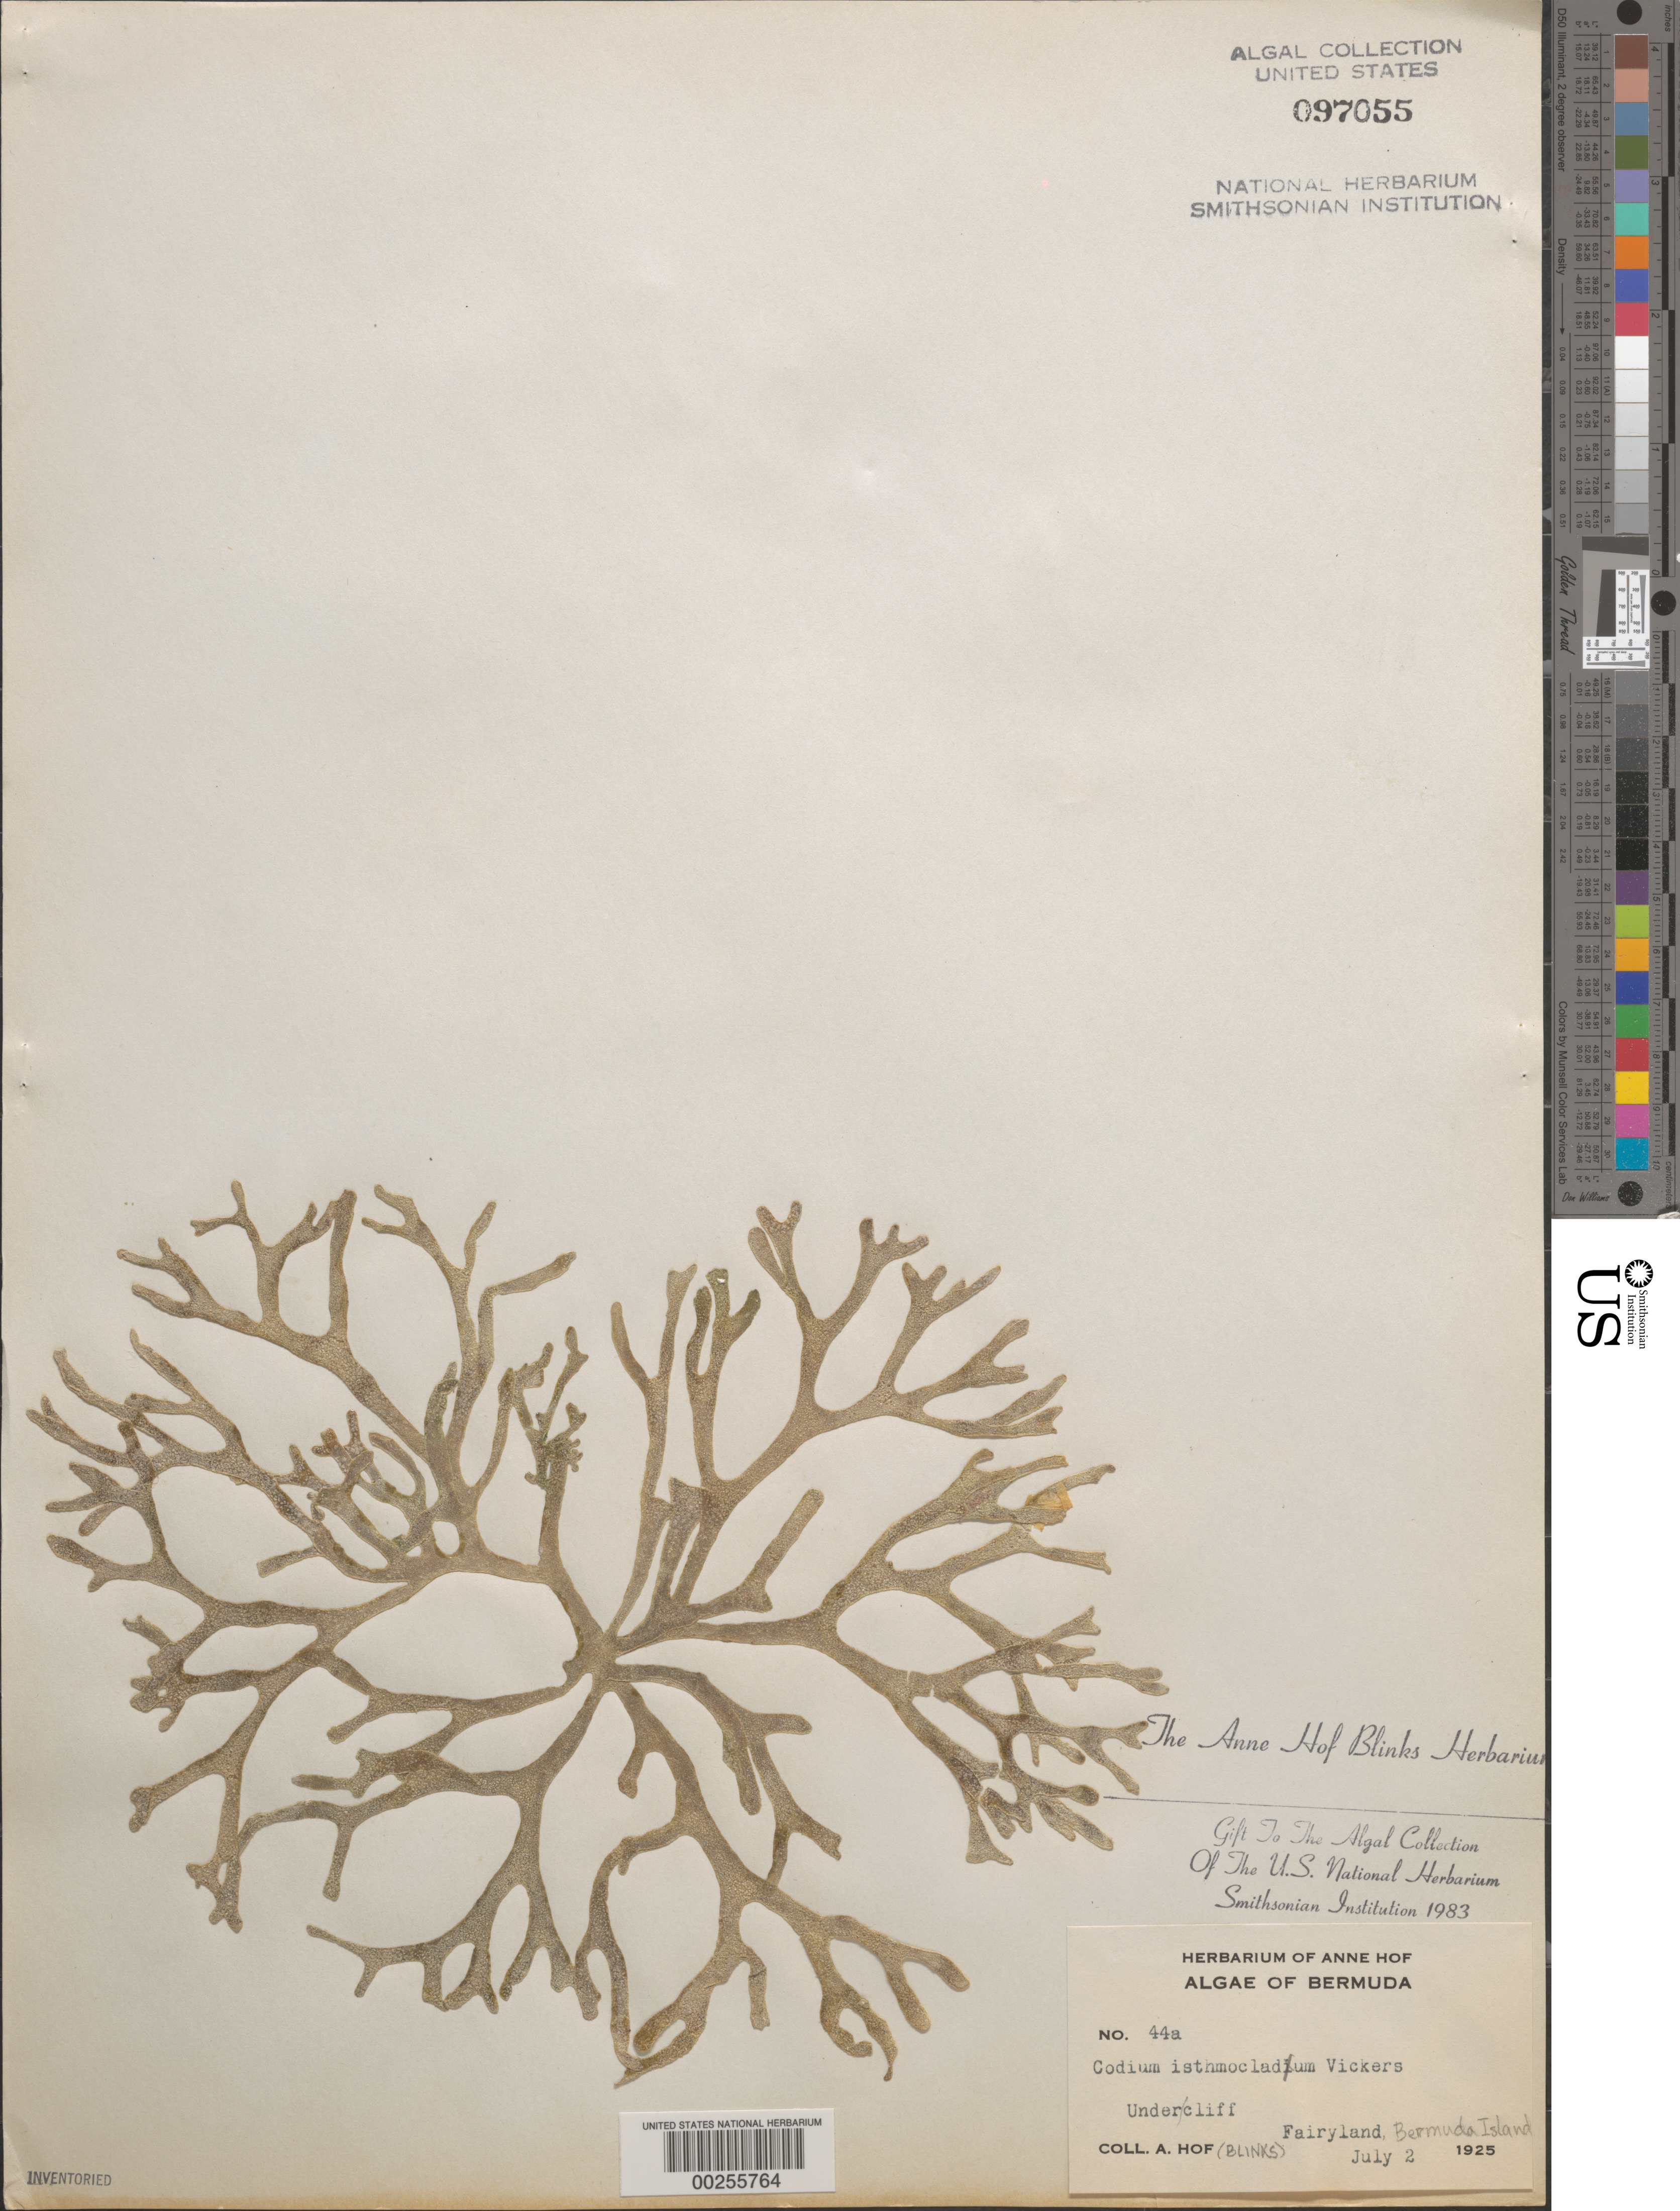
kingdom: Plantae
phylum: Chlorophyta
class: Ulvophyceae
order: Bryopsidales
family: Codiaceae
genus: Codium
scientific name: Codium isthmocladum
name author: Vickers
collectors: A. Blinks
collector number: AHB 44a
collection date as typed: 02 Jul 1925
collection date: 1925-07-02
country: Bermuda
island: Bermuda Island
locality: Fairyland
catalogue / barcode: US 97055